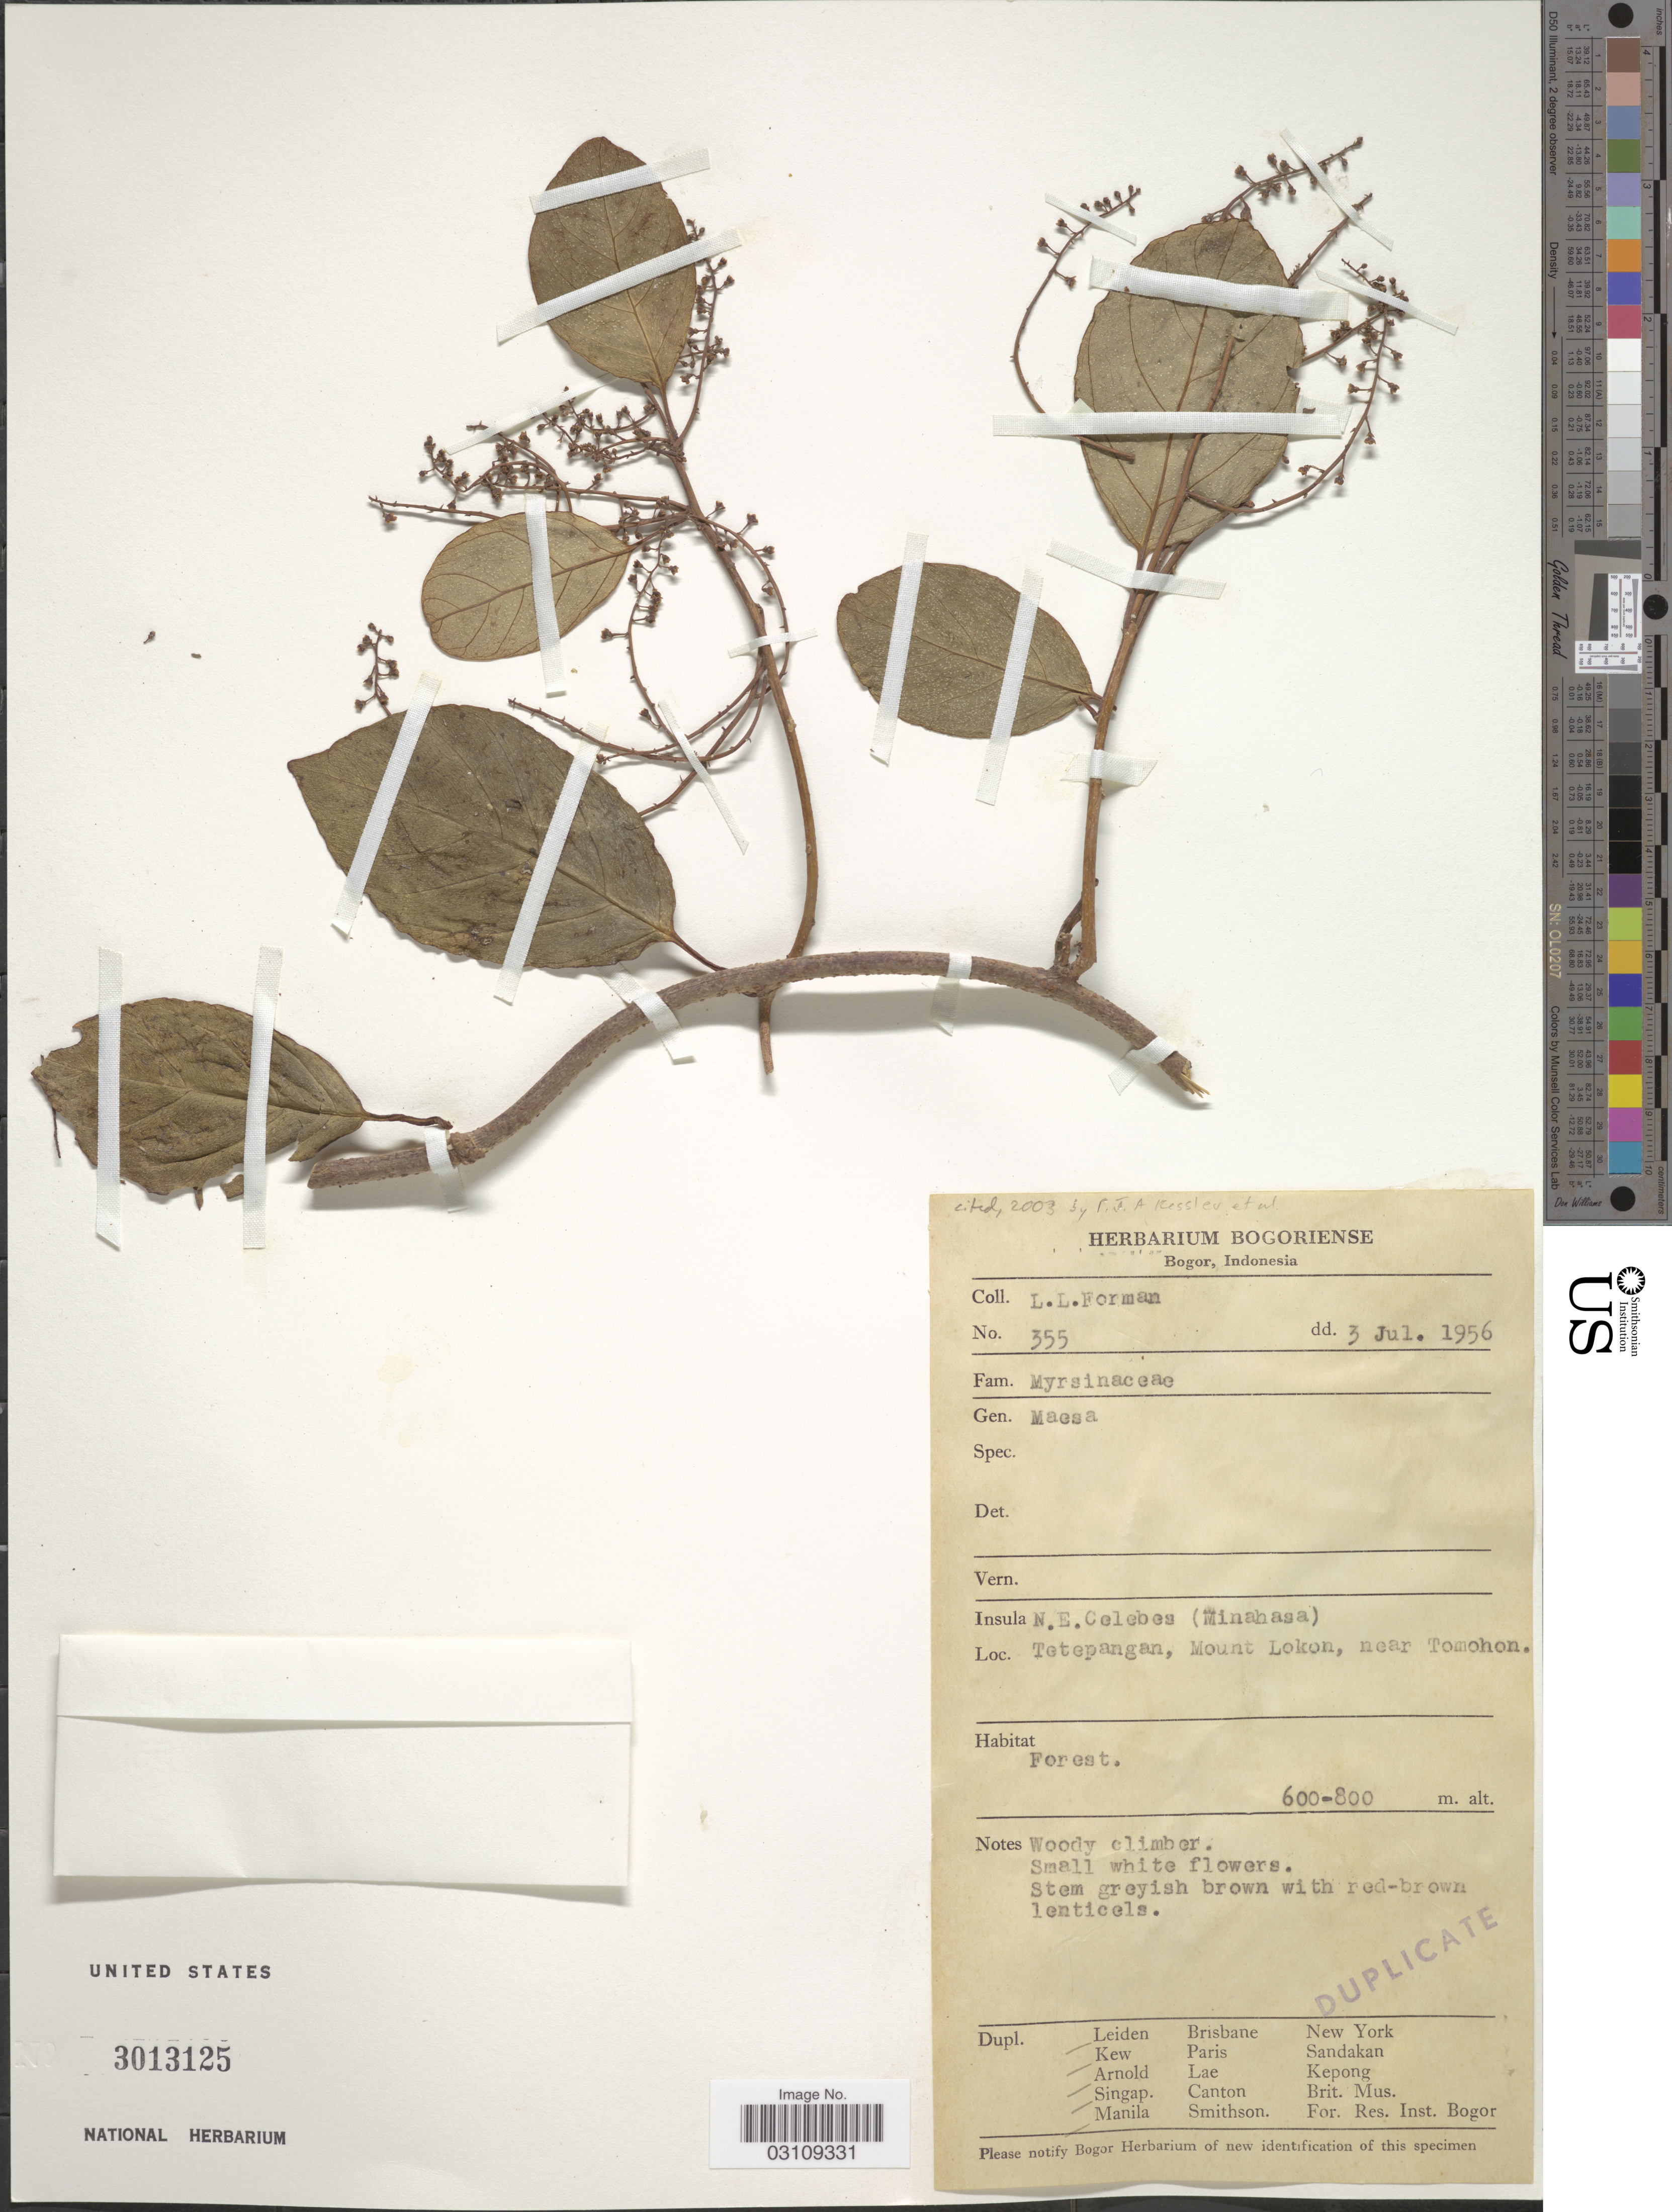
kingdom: Plantae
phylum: Tracheophyta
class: Magnoliopsida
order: Ericales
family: Primulaceae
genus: Maesa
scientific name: Maesa sp.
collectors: L. Forman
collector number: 355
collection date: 1956-07-03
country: Indonesia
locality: Insula N.E. Celebes (Minahasa). Tetepangan, mount Lokon, near Tomohon.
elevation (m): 600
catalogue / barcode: US 3013125